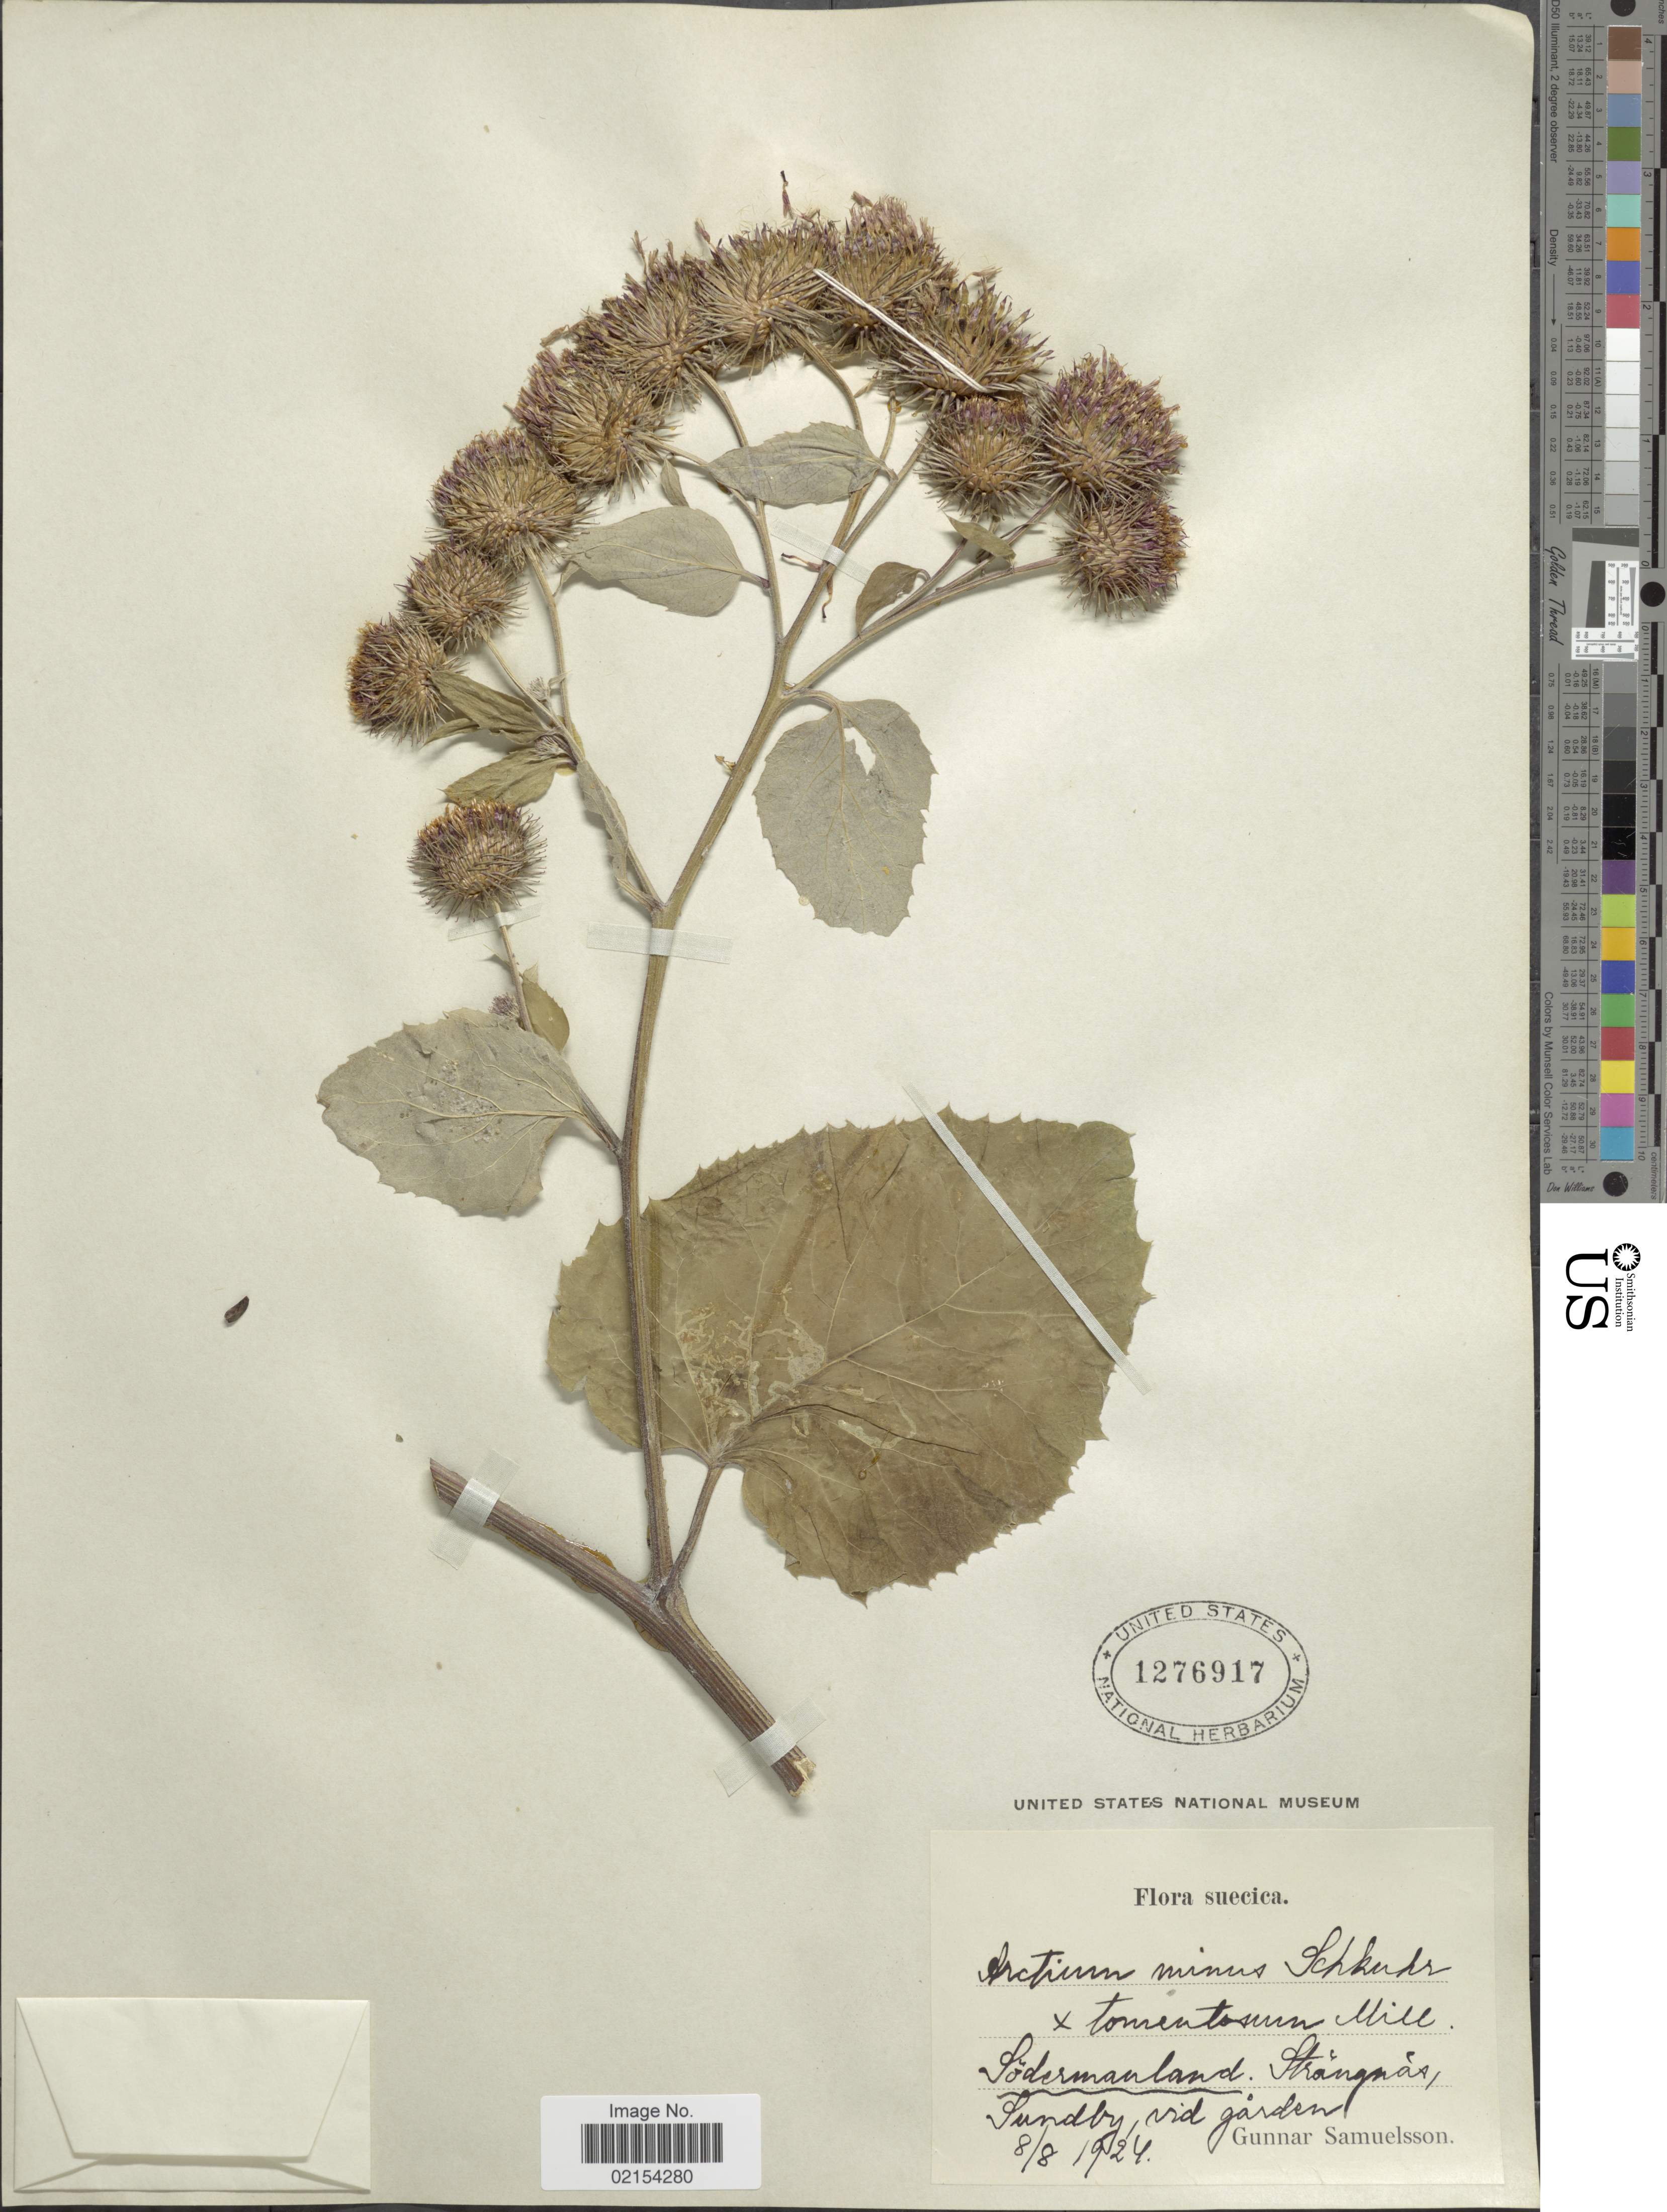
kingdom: Plantae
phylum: Tracheophyta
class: Magnoliopsida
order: Asterales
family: Asteraceae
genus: Arctium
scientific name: Arctium minus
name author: (Hill) Bernh.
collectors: G. Samuelsson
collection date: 1924-08-08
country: Sweden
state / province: Sodermanland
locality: Sodermanland: Strangnas, Sundby, vid garden. Suecica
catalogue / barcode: US 1276917